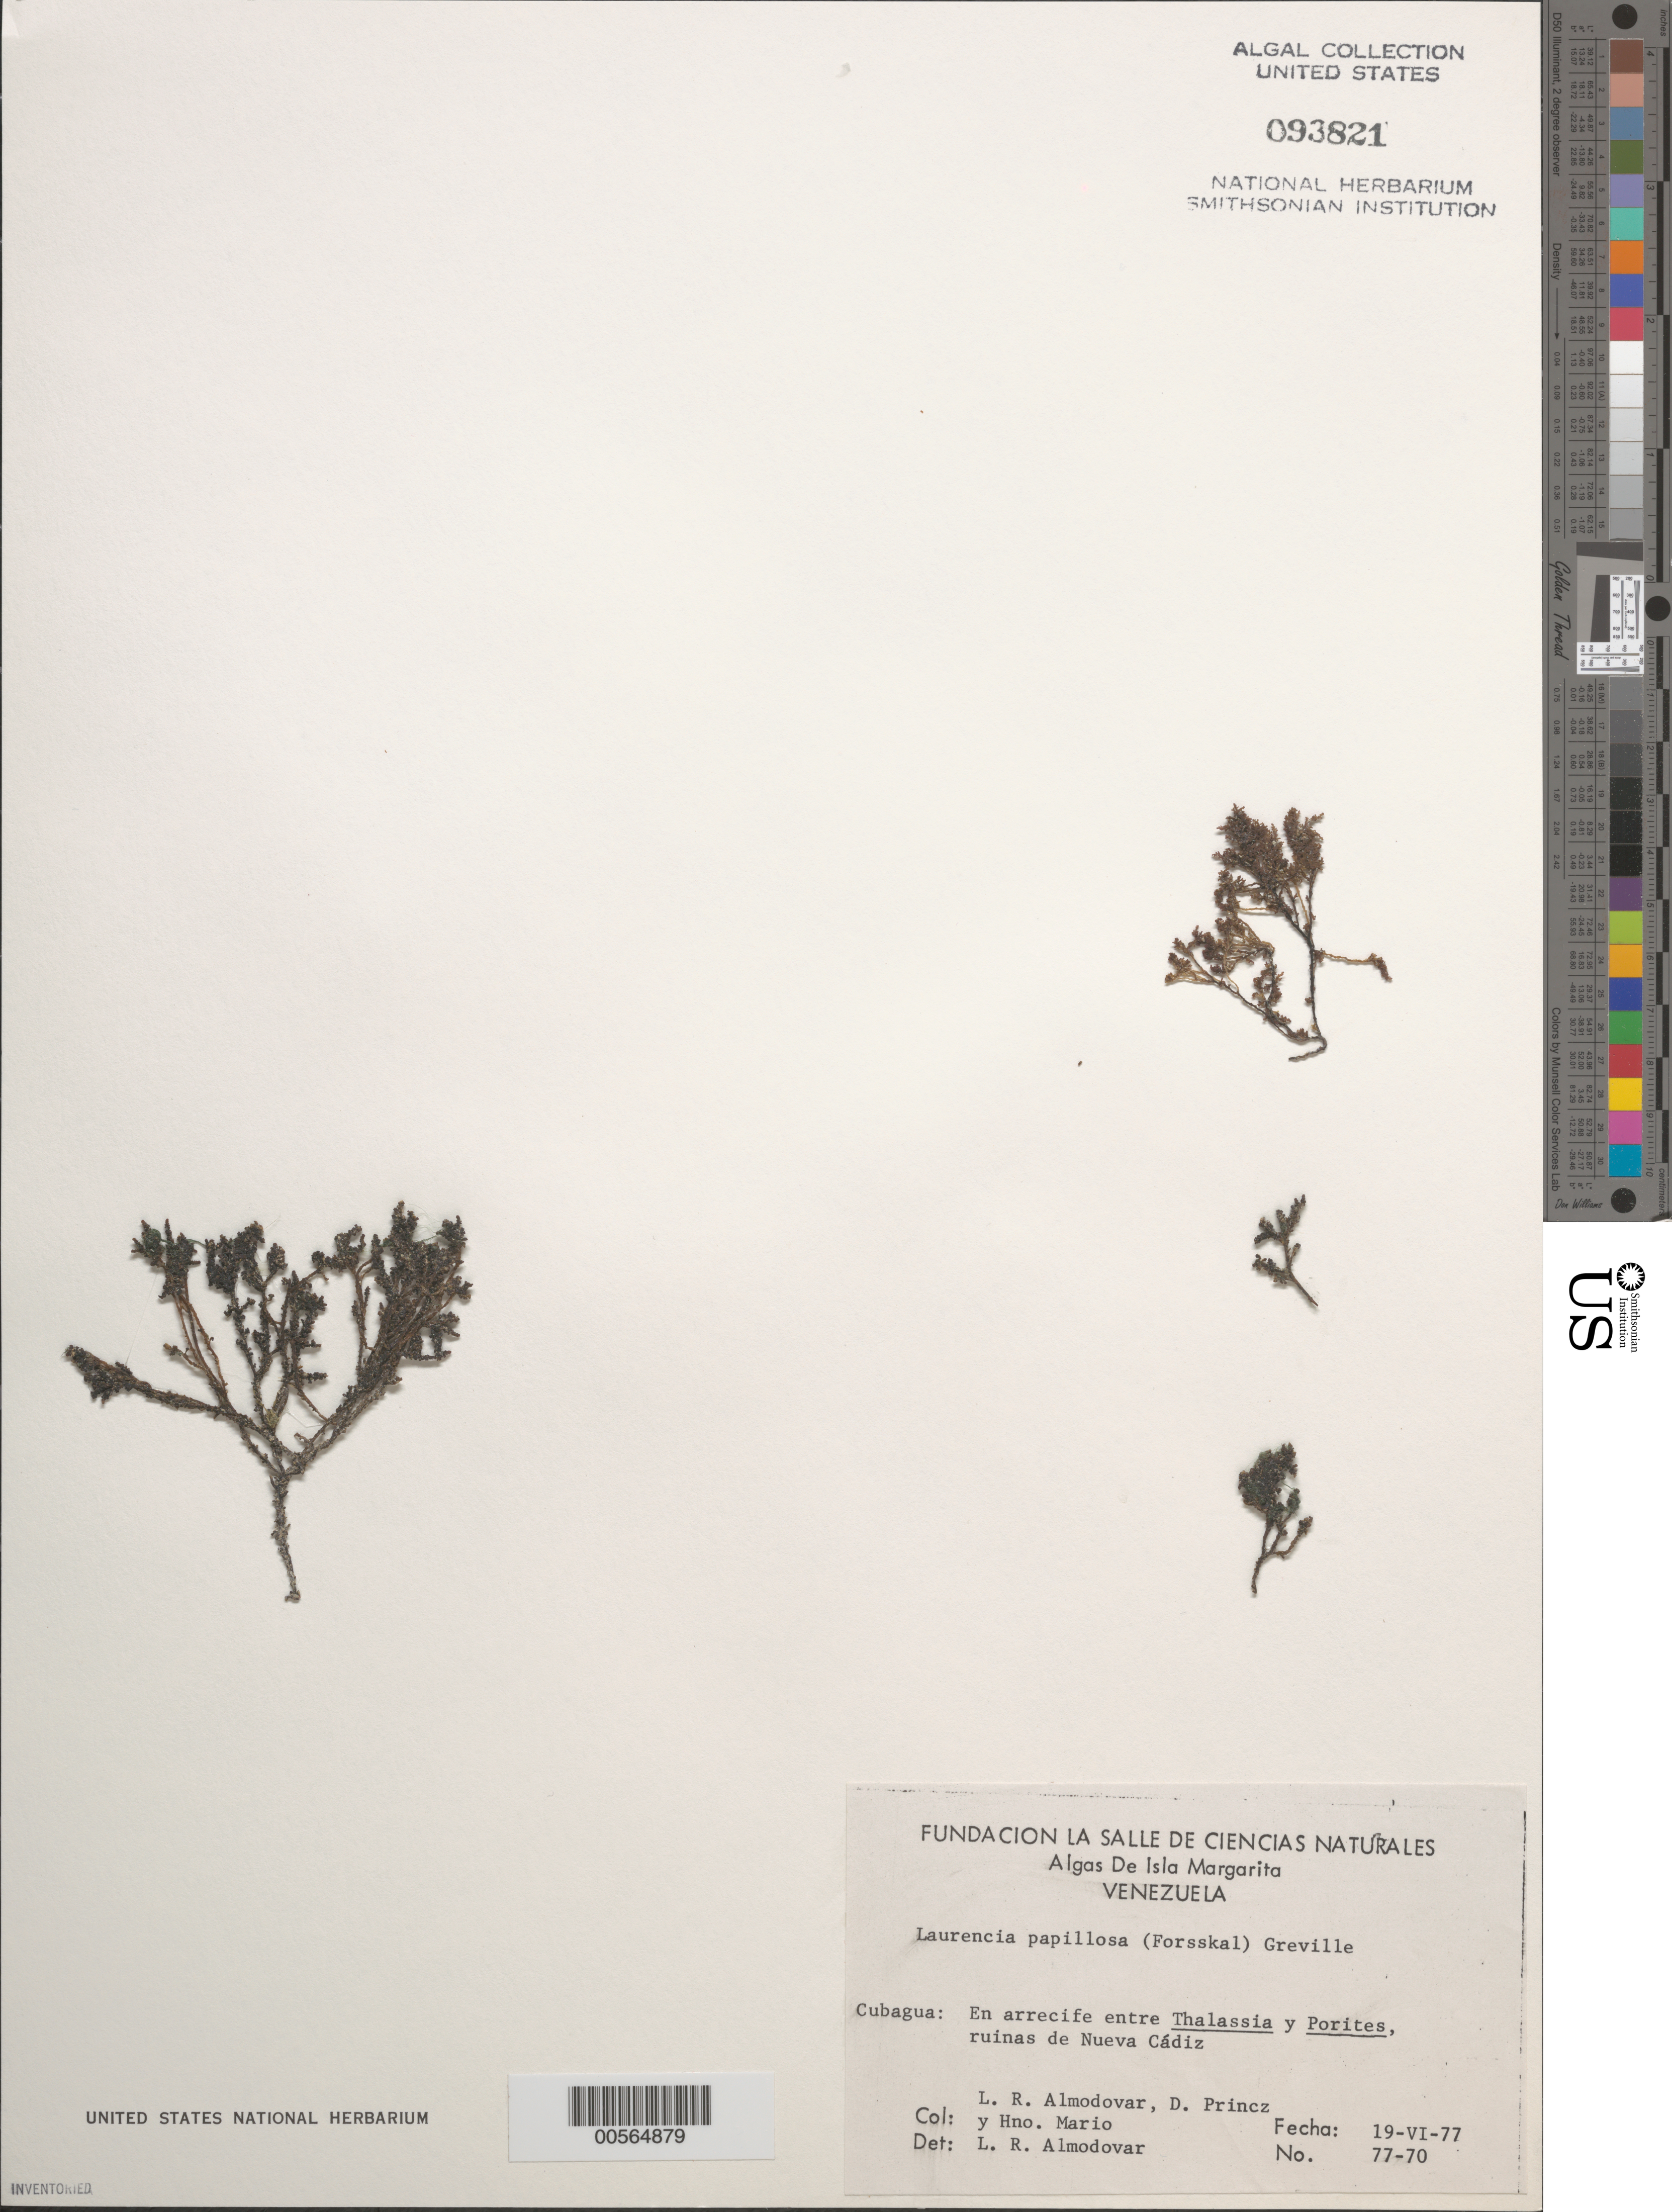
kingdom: Plantae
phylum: Rhodophyta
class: Florideophyceae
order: Ceramiales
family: Rhodomelaceae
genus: Palisada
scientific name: Palisada perforata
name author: (Bory) K.W. Nam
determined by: Algae name updating Project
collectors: L. Almodovar, D. Princz & H. Mario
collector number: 77-70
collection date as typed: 19 Jun 1977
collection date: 1977-06-19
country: Venezuela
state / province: Nueva Esparta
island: Cubagua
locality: Nueva Cadiz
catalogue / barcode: US 93821